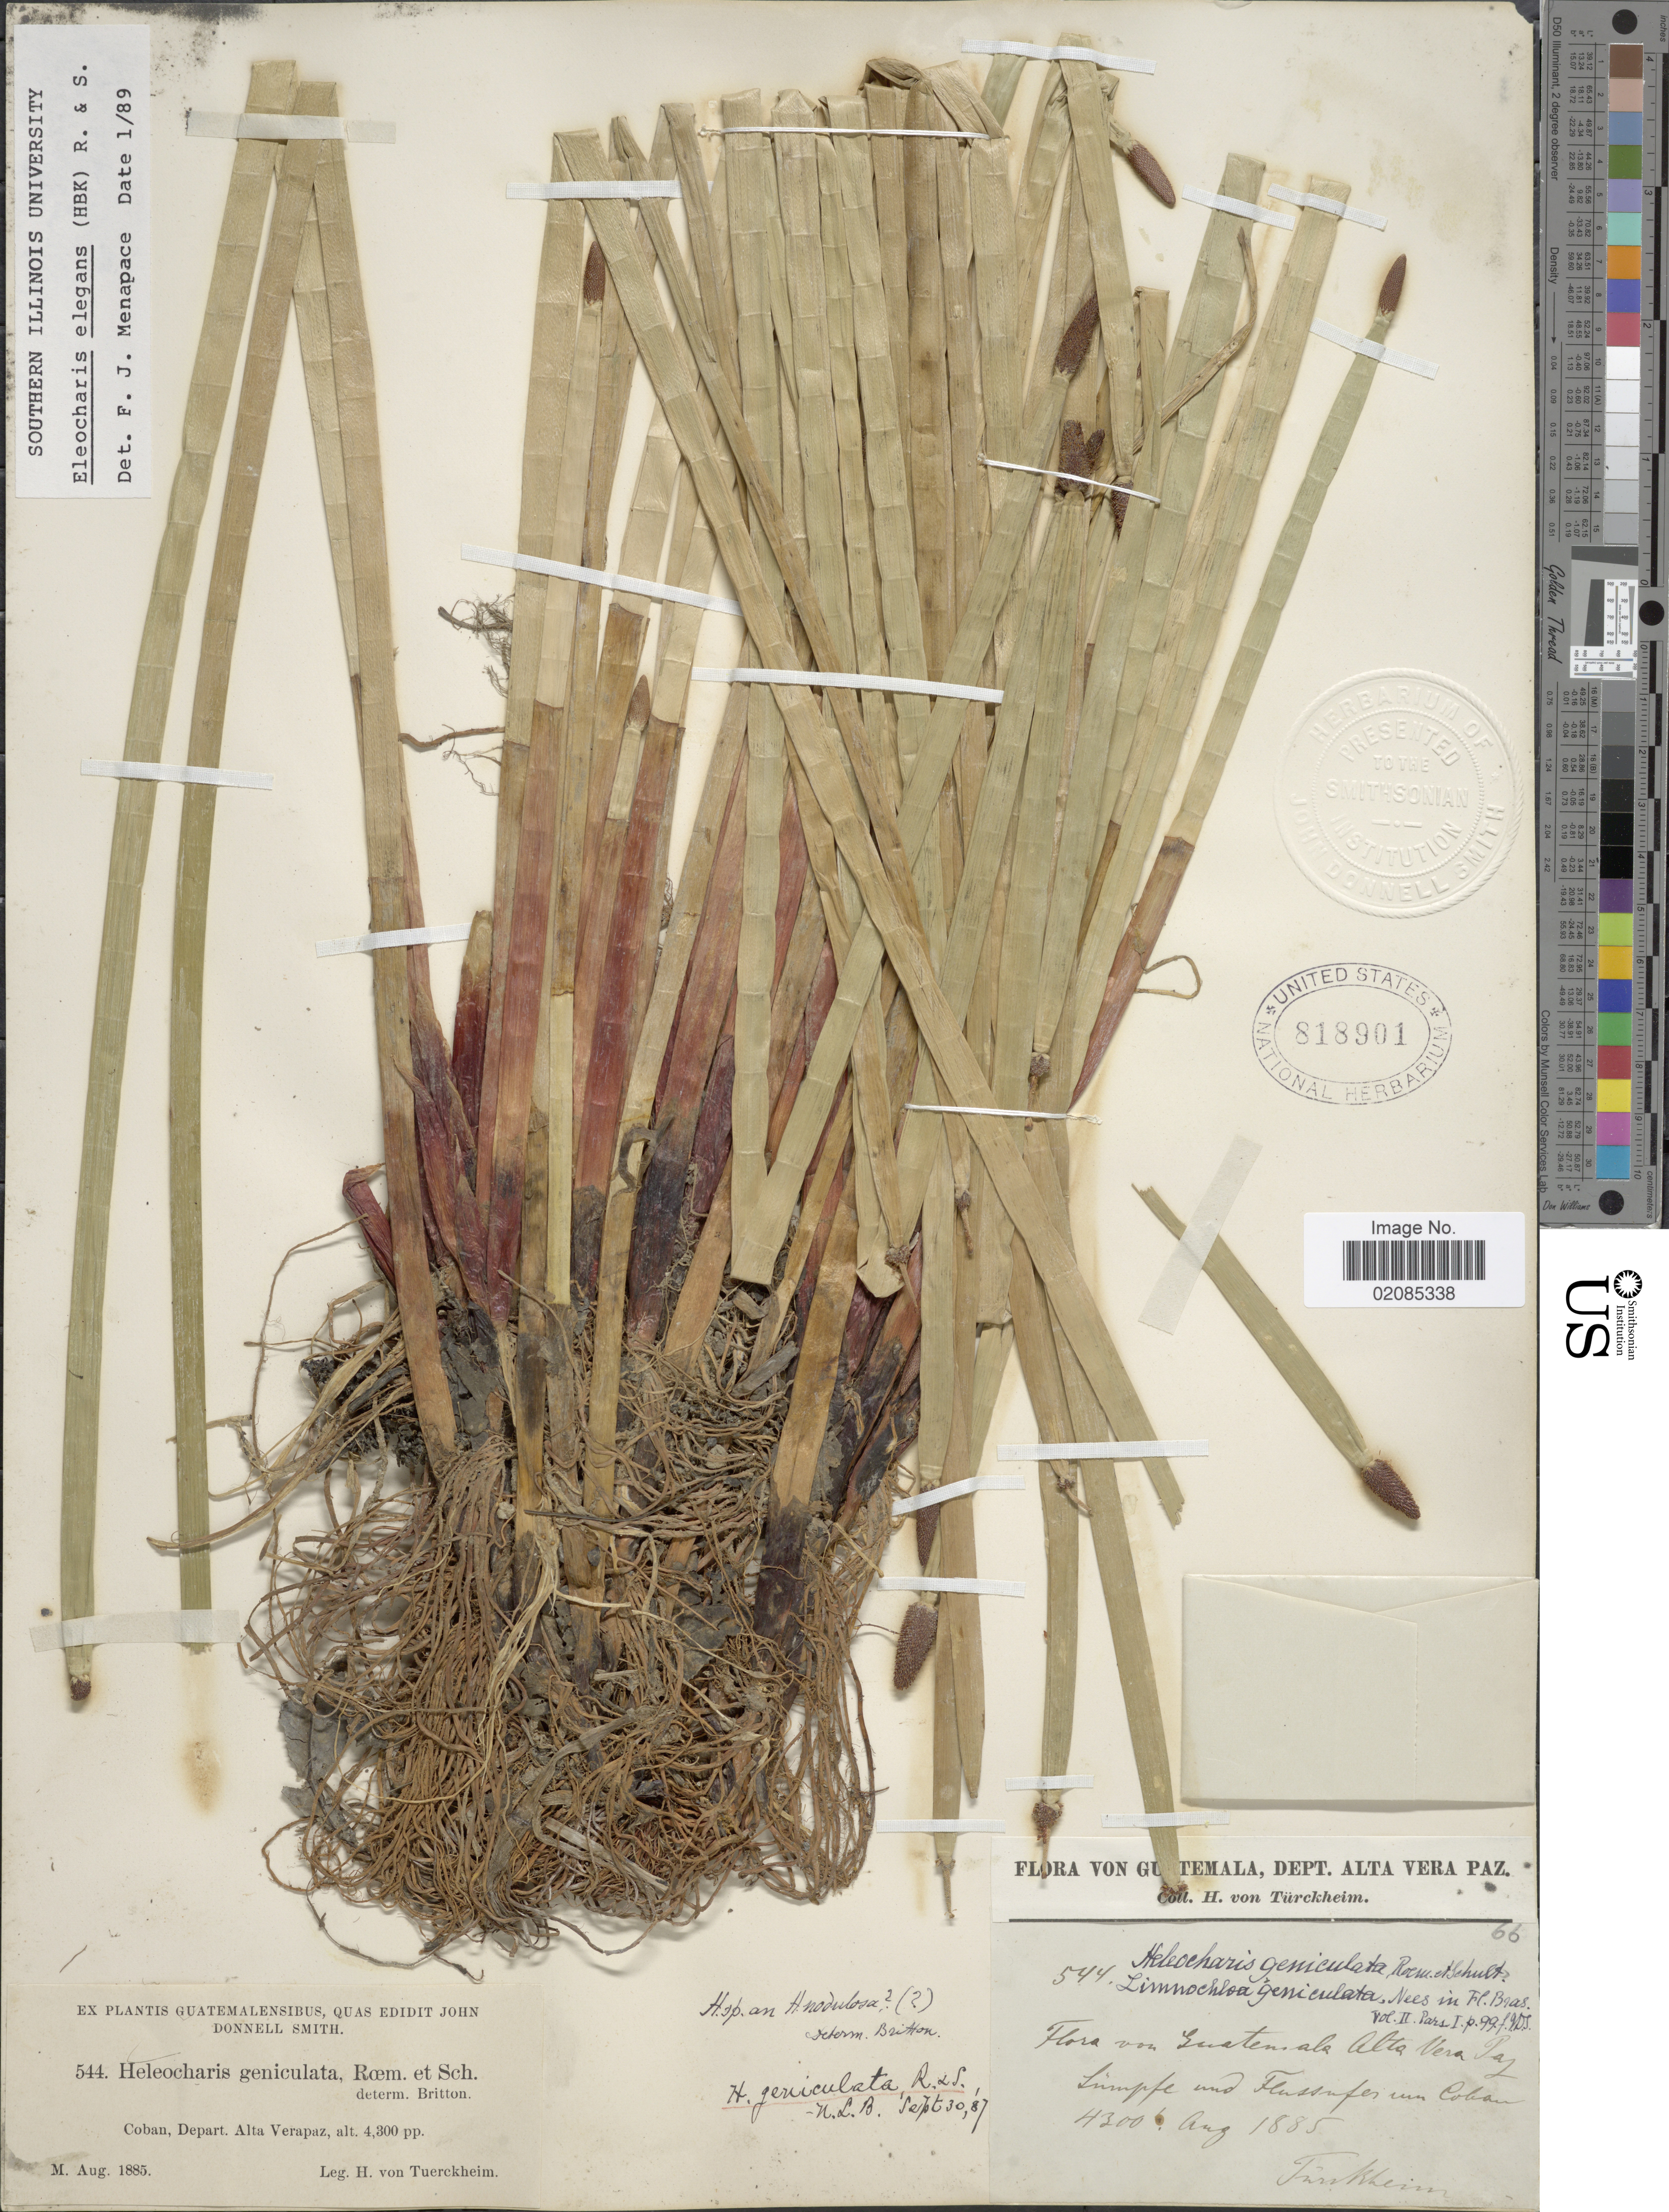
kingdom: Plantae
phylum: Tracheophyta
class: Liliopsida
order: Poales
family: Cyperaceae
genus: Eleocharis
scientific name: Eleocharis elegans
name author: (Kunth) Roem. & Schult.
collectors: H. von Türckheim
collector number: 544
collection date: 1885-08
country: Guatemala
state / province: Alta Verapaz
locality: Coban, Depart. Alta Verapaz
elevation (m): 1311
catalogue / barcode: US 818901